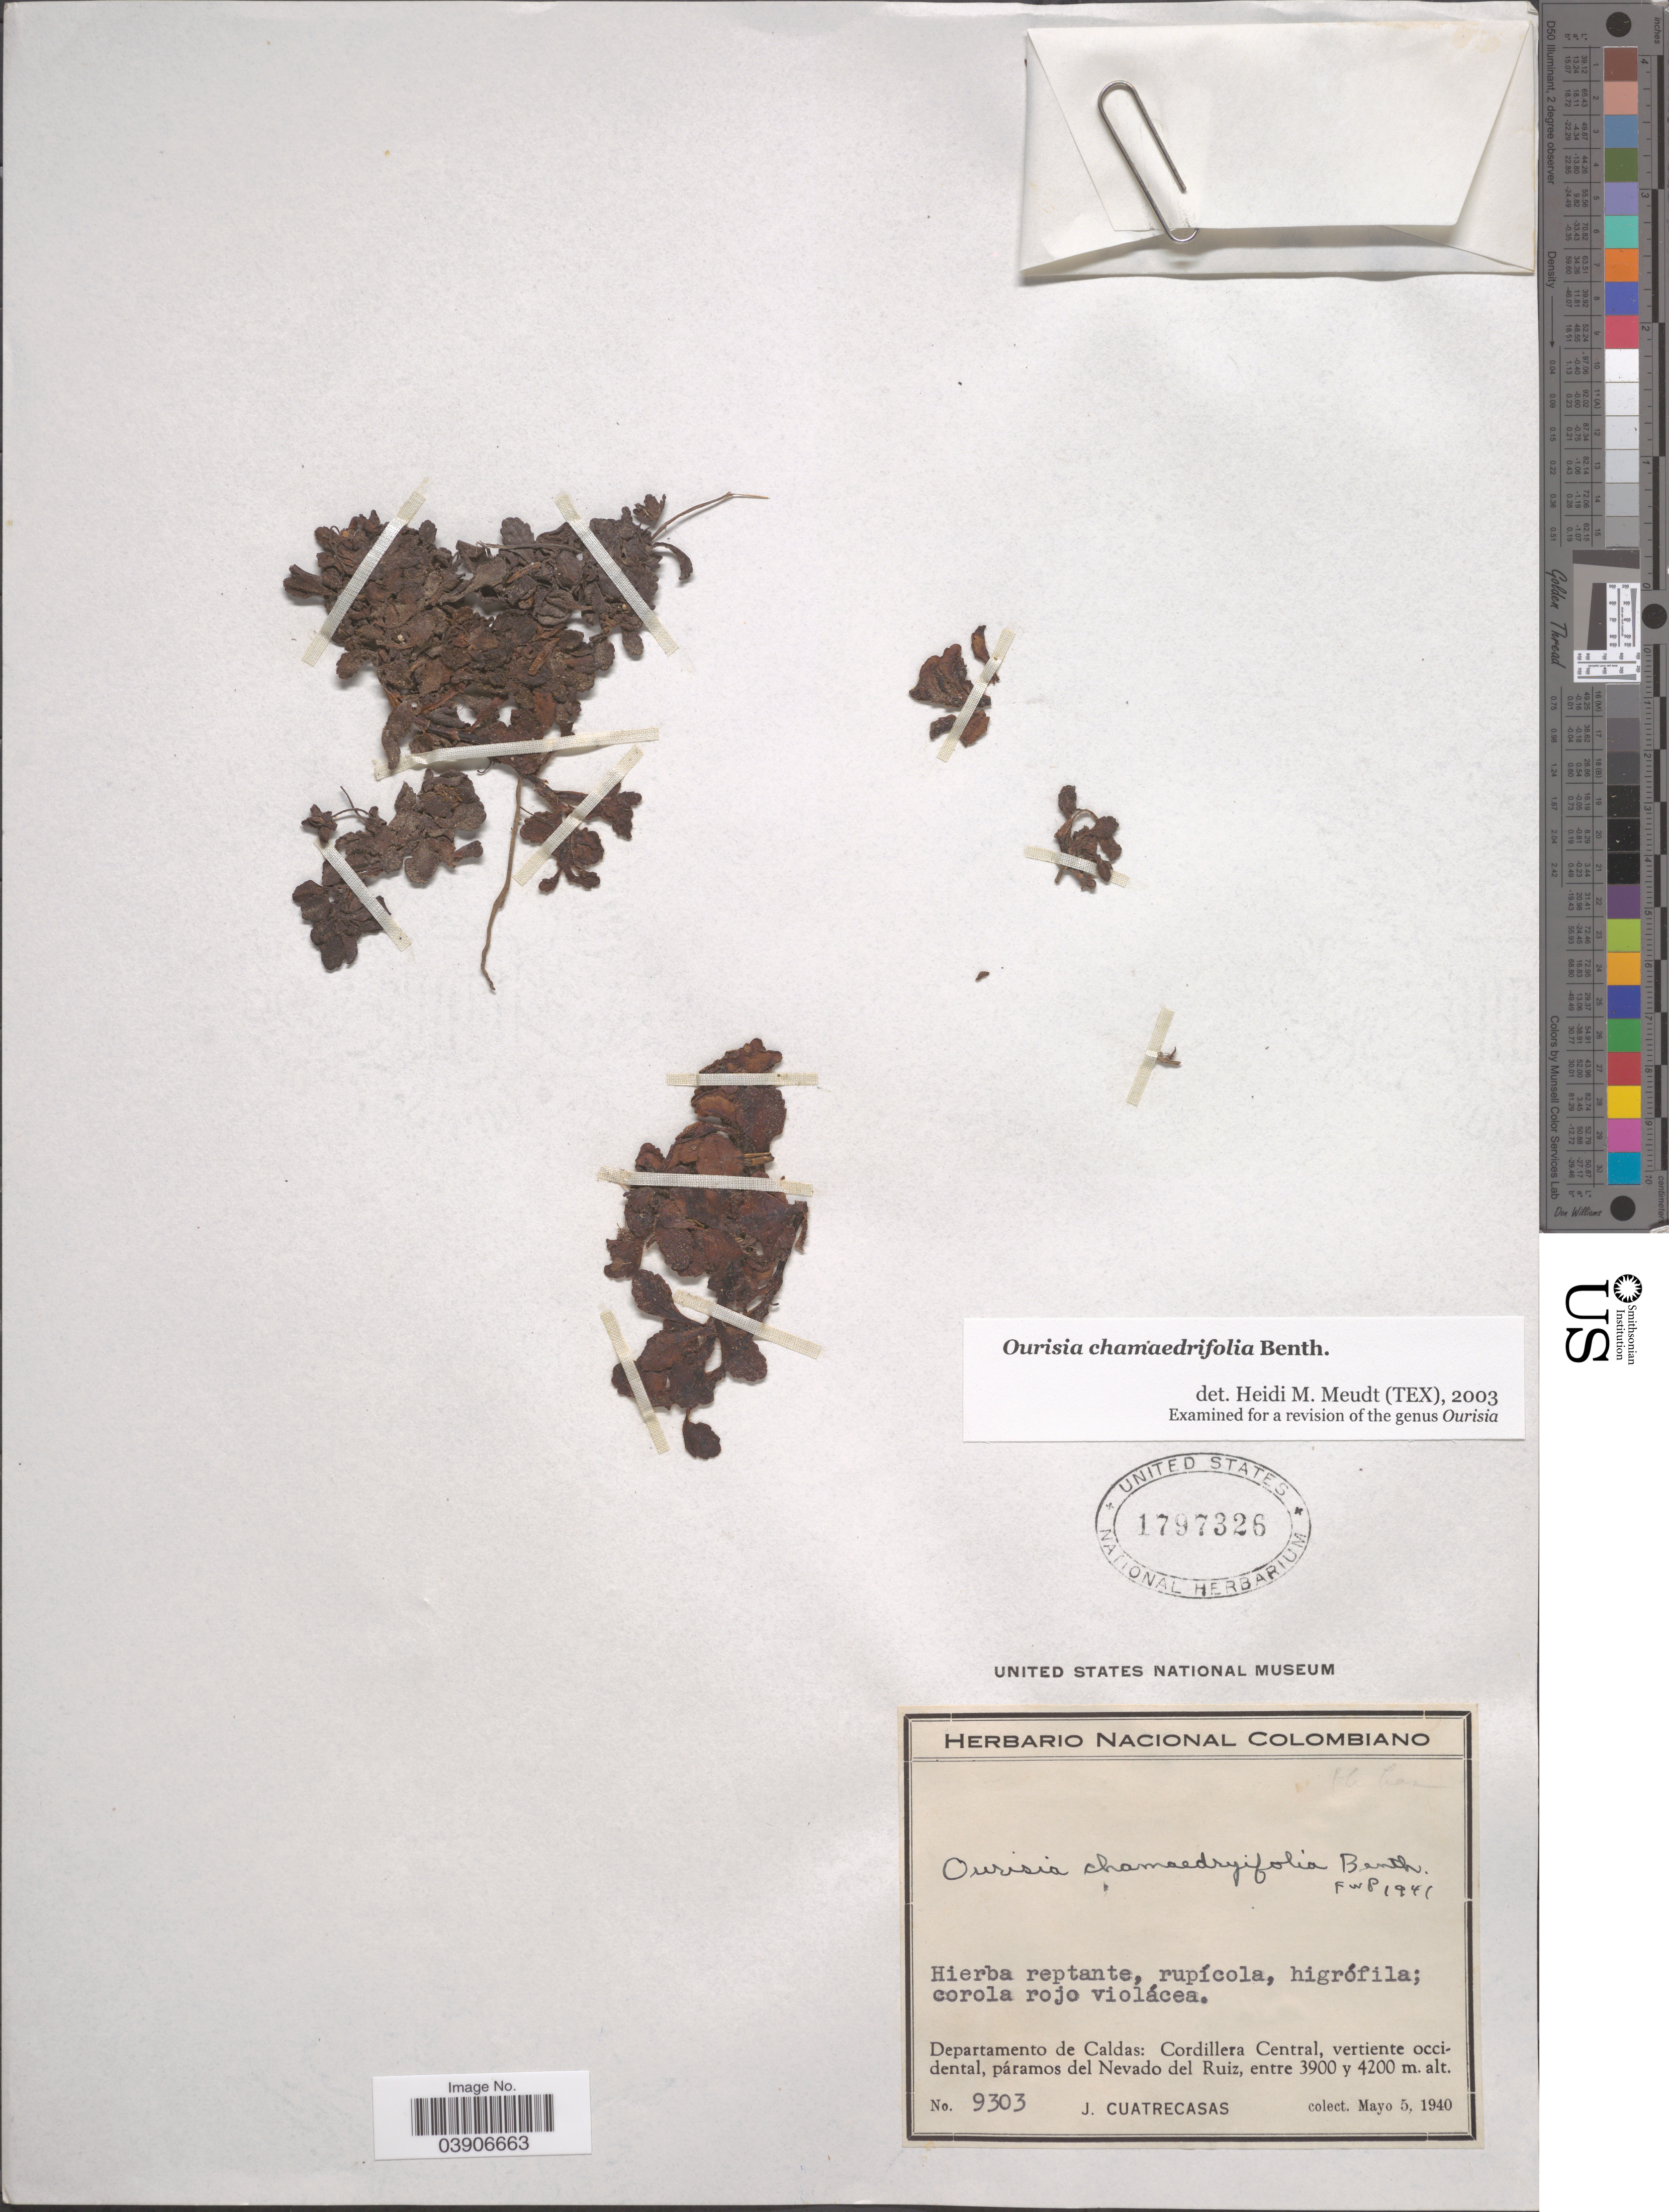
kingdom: Plantae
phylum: Tracheophyta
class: Magnoliopsida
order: Lamiales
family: Plantaginaceae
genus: Ourisia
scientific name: Ourisia chamaedrifolia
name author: Benth.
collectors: J. Cuatrecasas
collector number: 9303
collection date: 1940-05-05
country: Colombia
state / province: Caldas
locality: Departamento de Caldas: Cordillera Central, vertiente occidental, páramos del Nevado del Ruiz.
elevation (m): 3900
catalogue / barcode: US 1797326